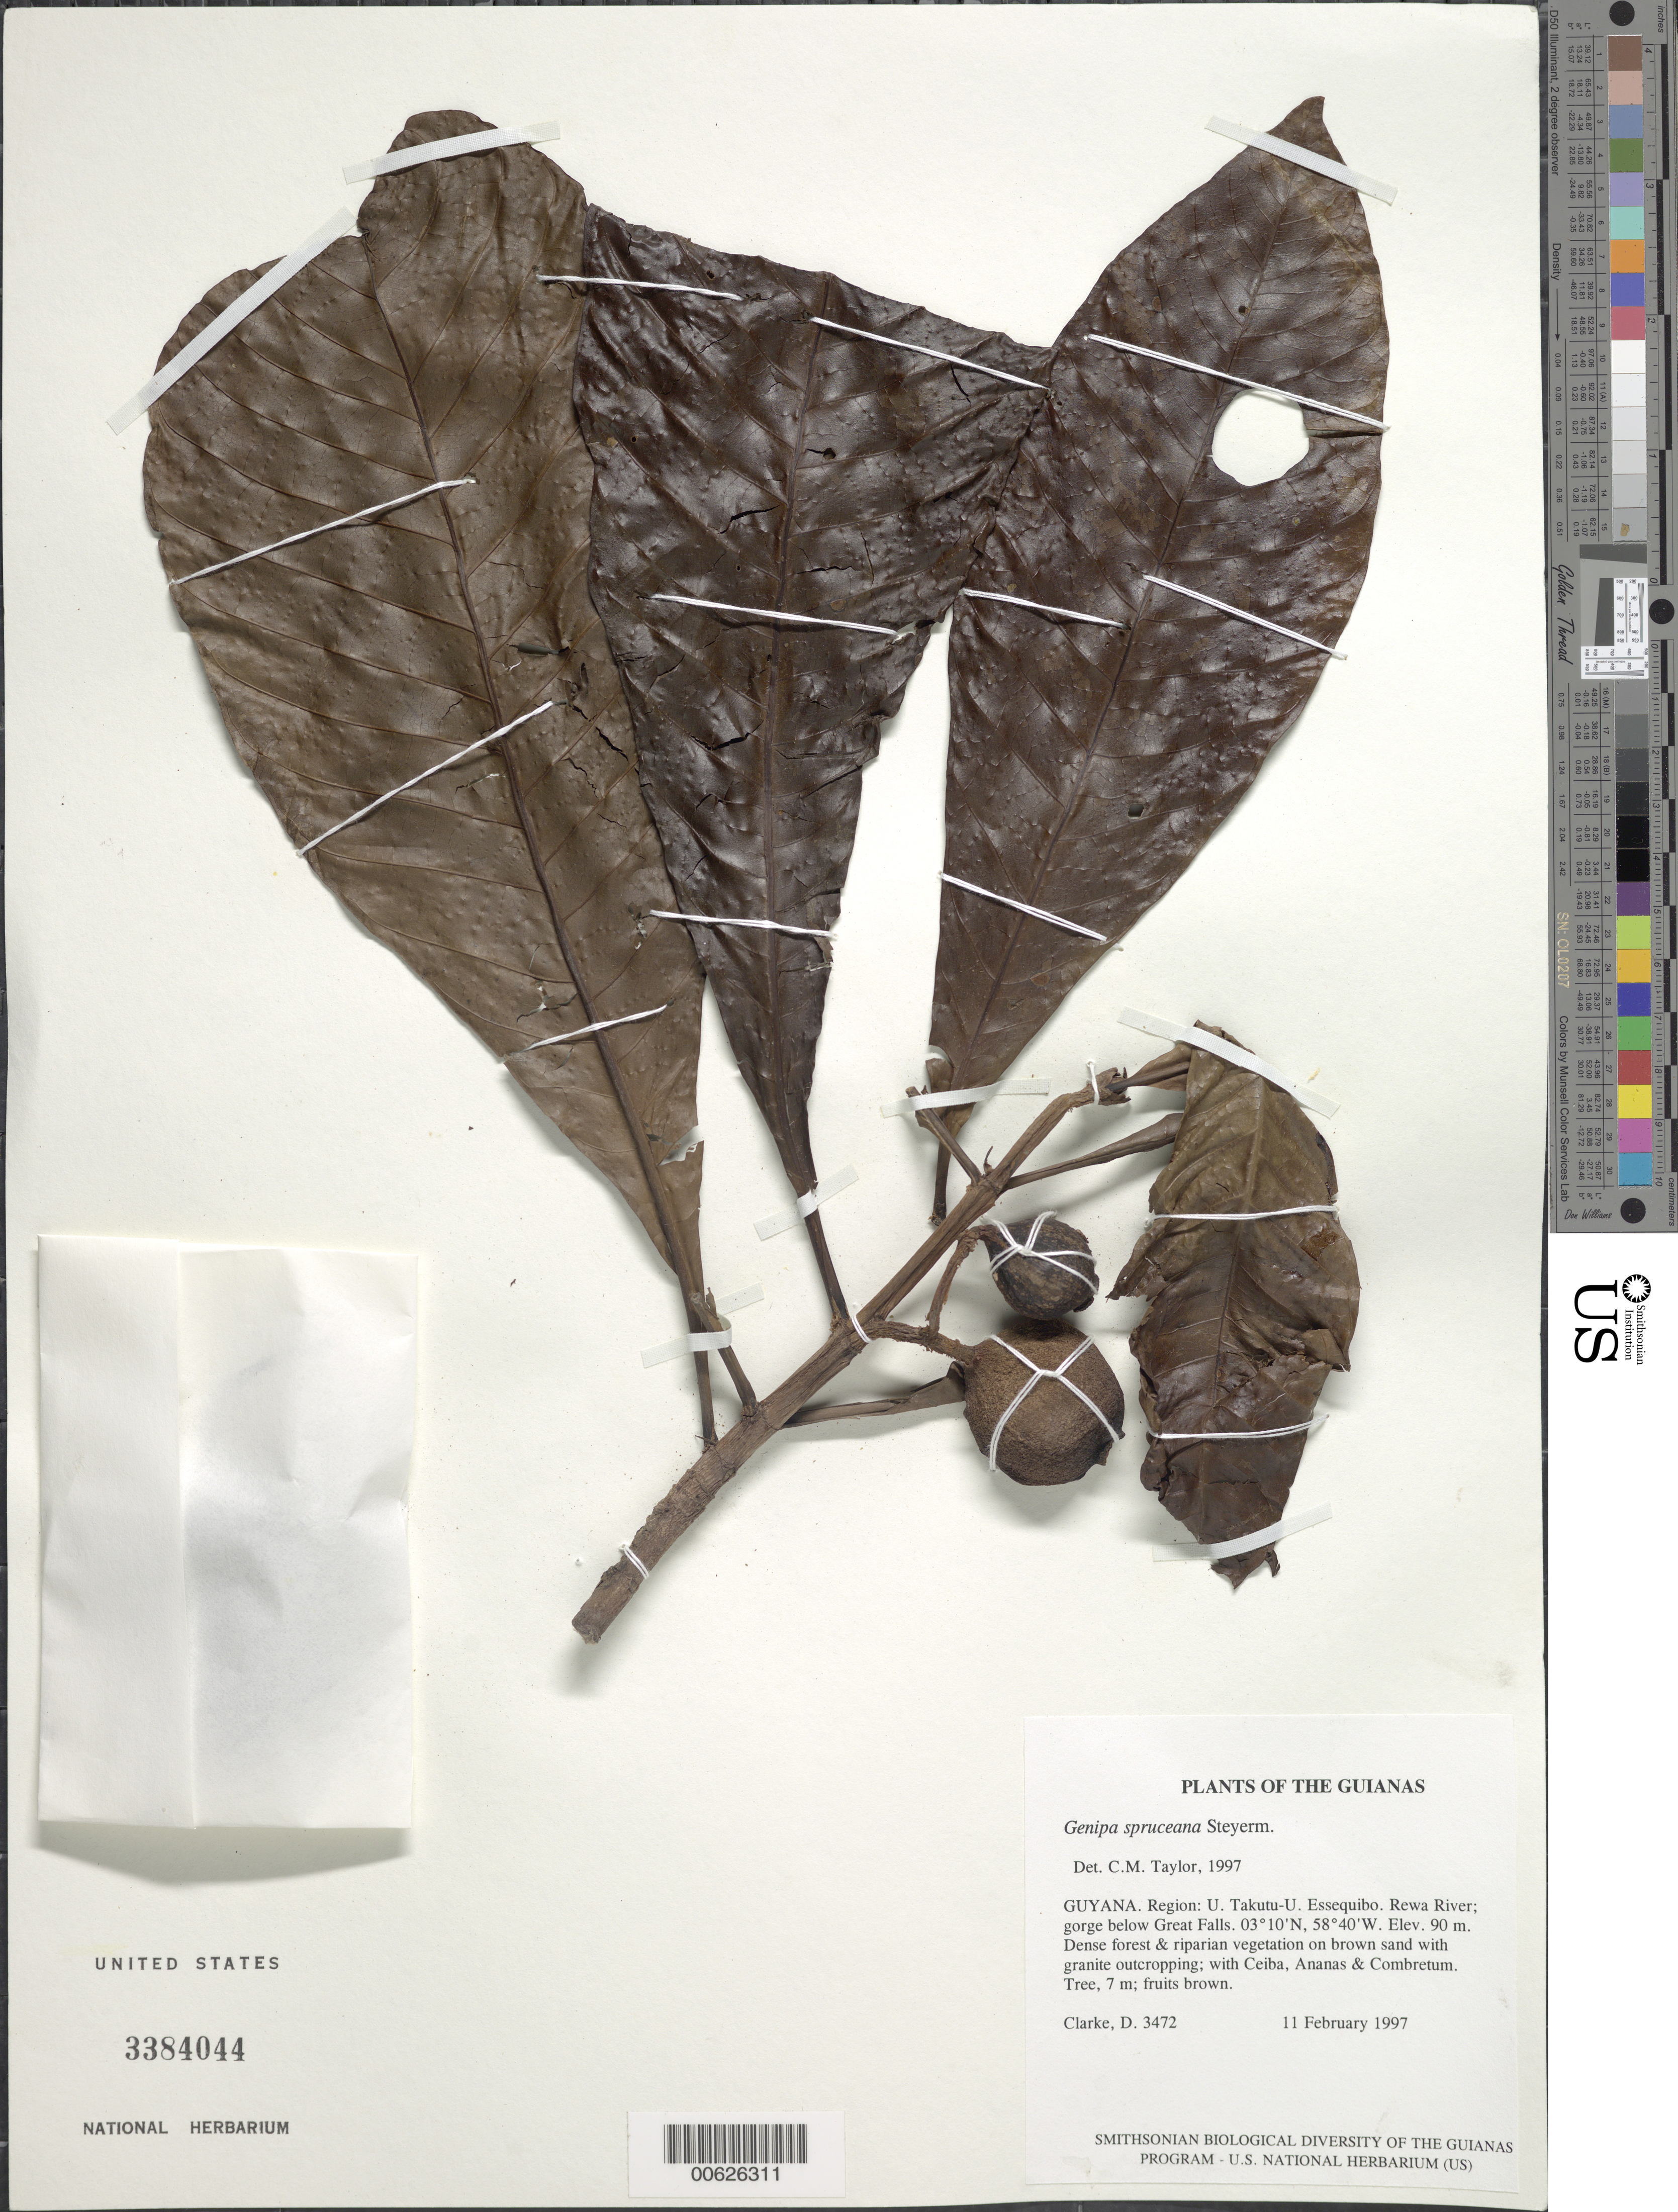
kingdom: Plantae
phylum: Tracheophyta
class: Magnoliopsida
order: Gentianales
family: Rubiaceae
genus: Genipa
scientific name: Genipa spruceana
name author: Steyerm.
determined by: Taylor, Charlotte M.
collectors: H. D. Clarke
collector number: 3472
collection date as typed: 11 February 1997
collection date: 1997-02-11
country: Guyana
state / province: U. Takutu-U. Essequibo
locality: Rewa River; gorge below Great Falls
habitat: Dense forest & riparian vegetation on brown sand with granite outcropping; with Ceiba, Ananas & Combretum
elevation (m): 90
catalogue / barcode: US 3384044